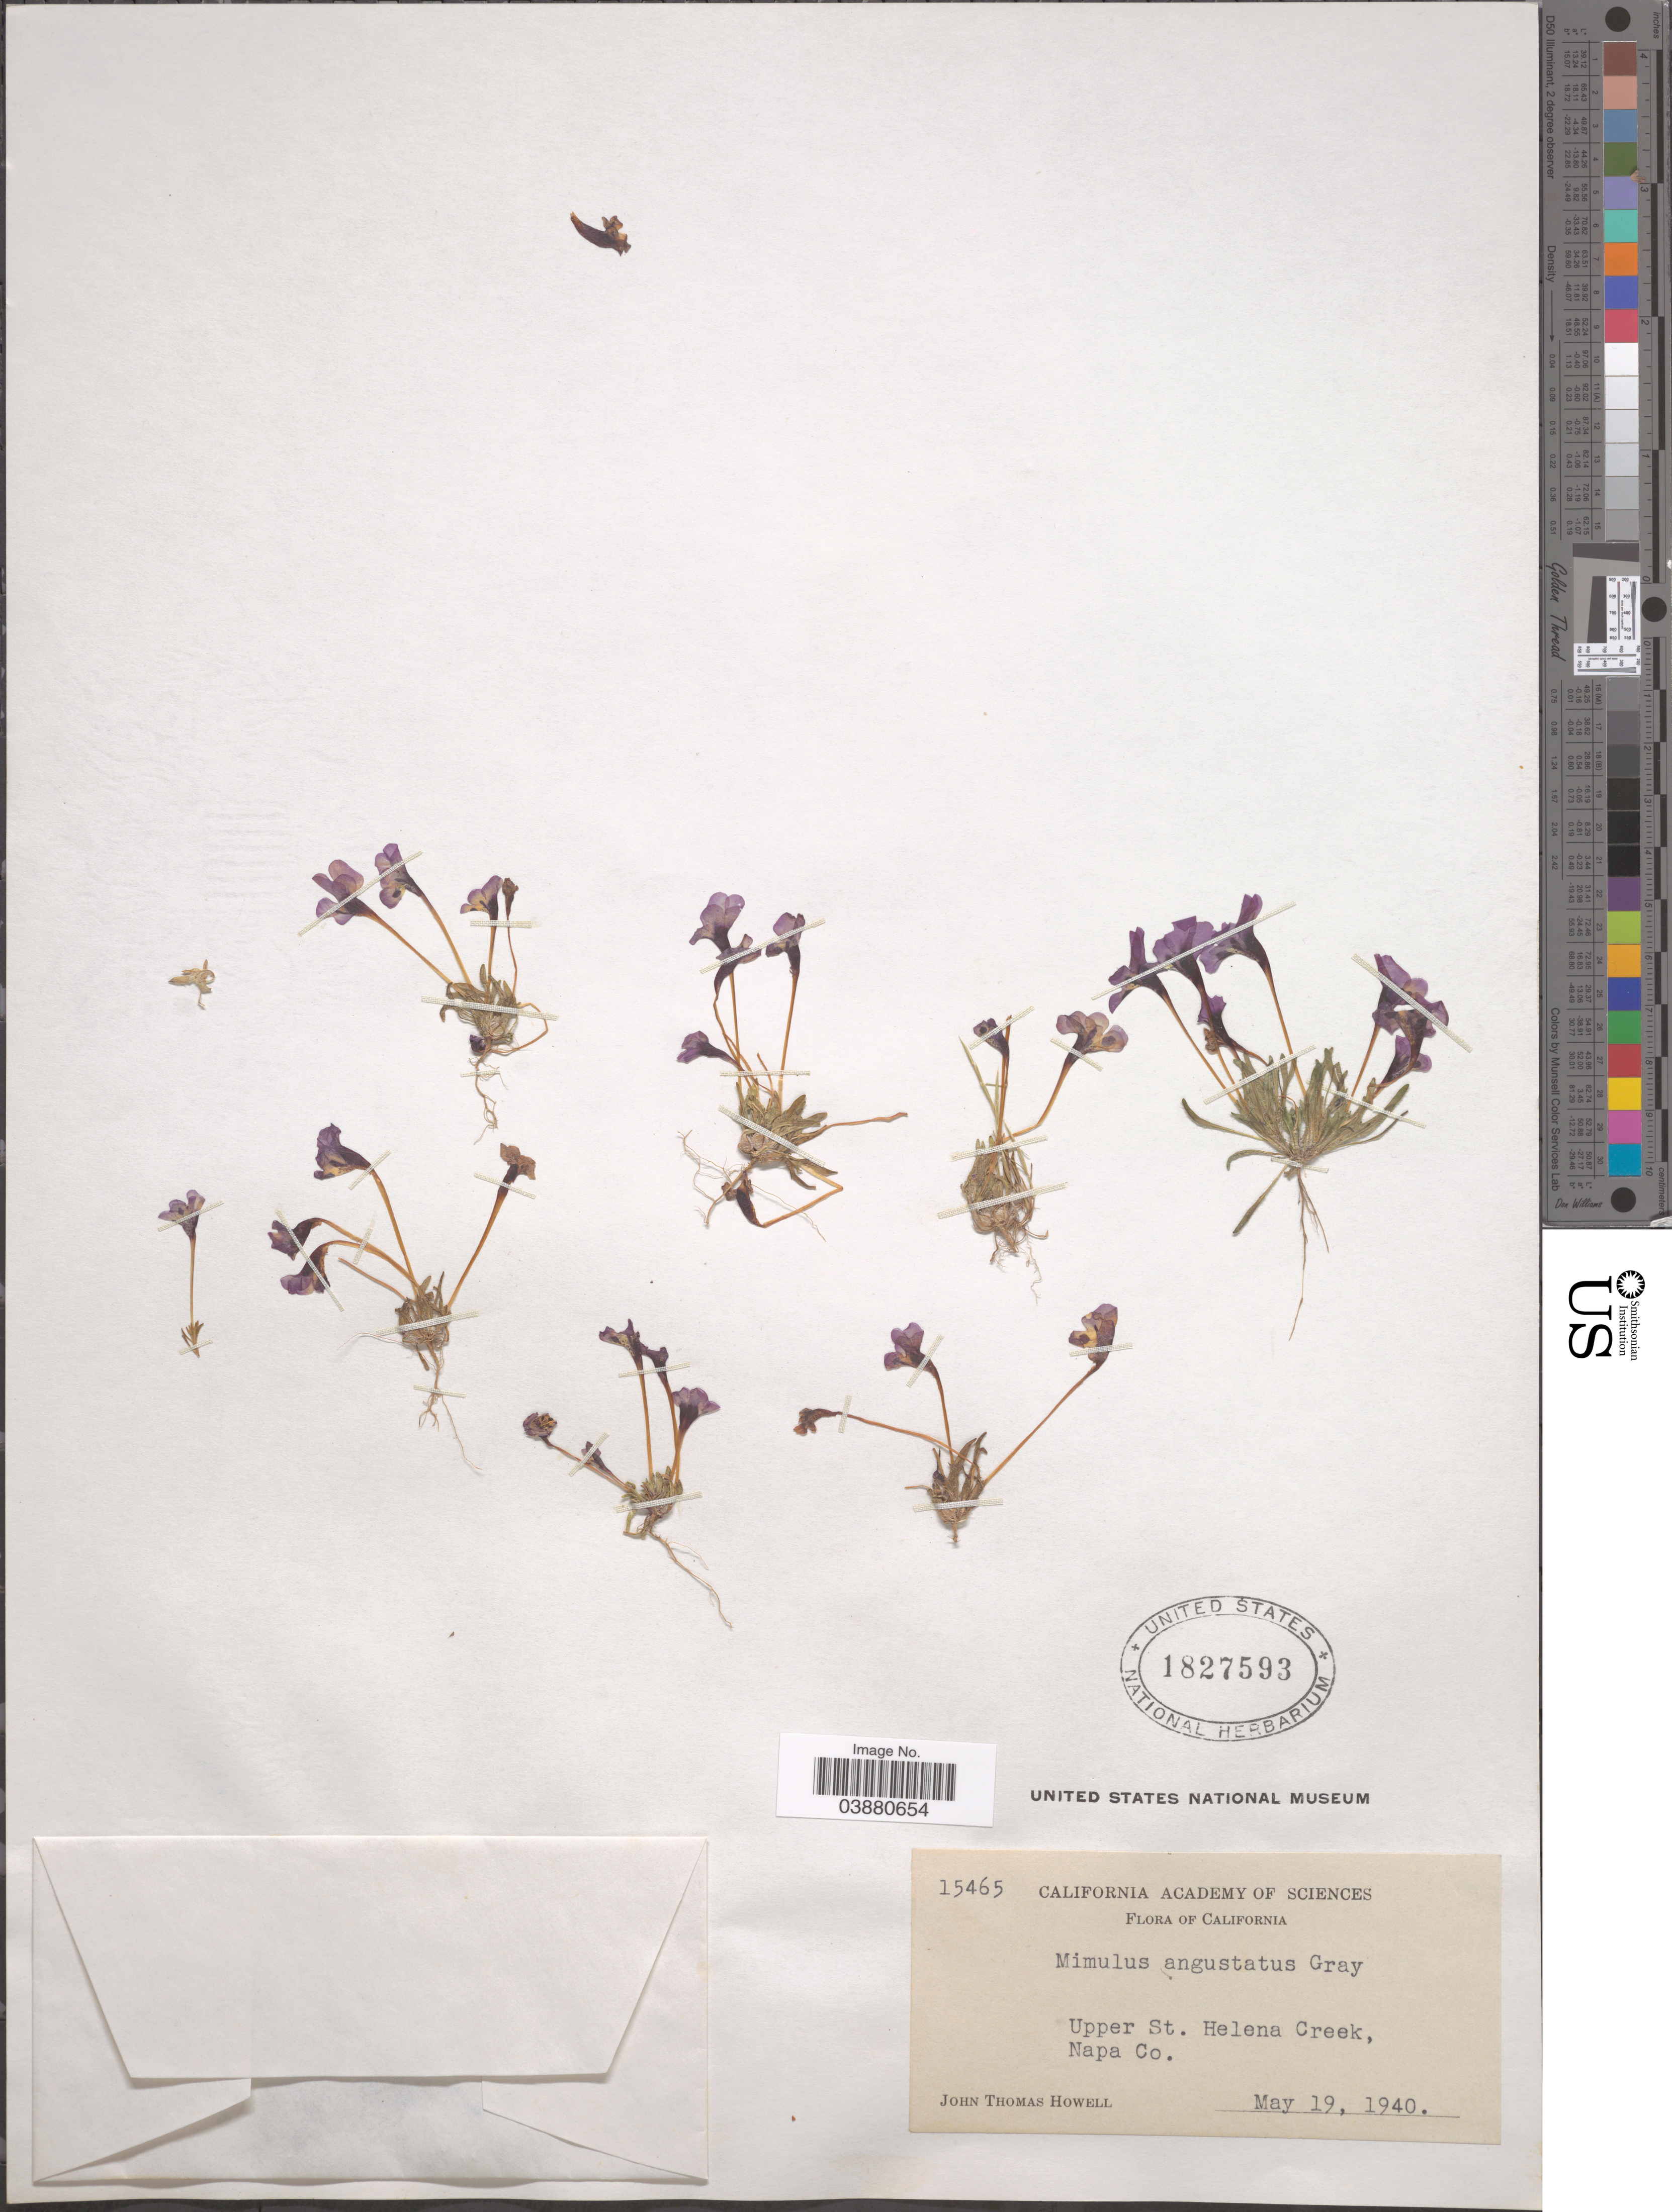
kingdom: Plantae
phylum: Tracheophyta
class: Magnoliopsida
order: Lamiales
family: Phrymaceae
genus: Mimulus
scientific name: Mimulus angustatus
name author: (A. Gray) A. Gray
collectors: J. T. Howell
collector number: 15465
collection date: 1940-05-19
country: United States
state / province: California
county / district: Napa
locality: Upper St. Helena Creek. Napa Co.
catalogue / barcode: US 1827593